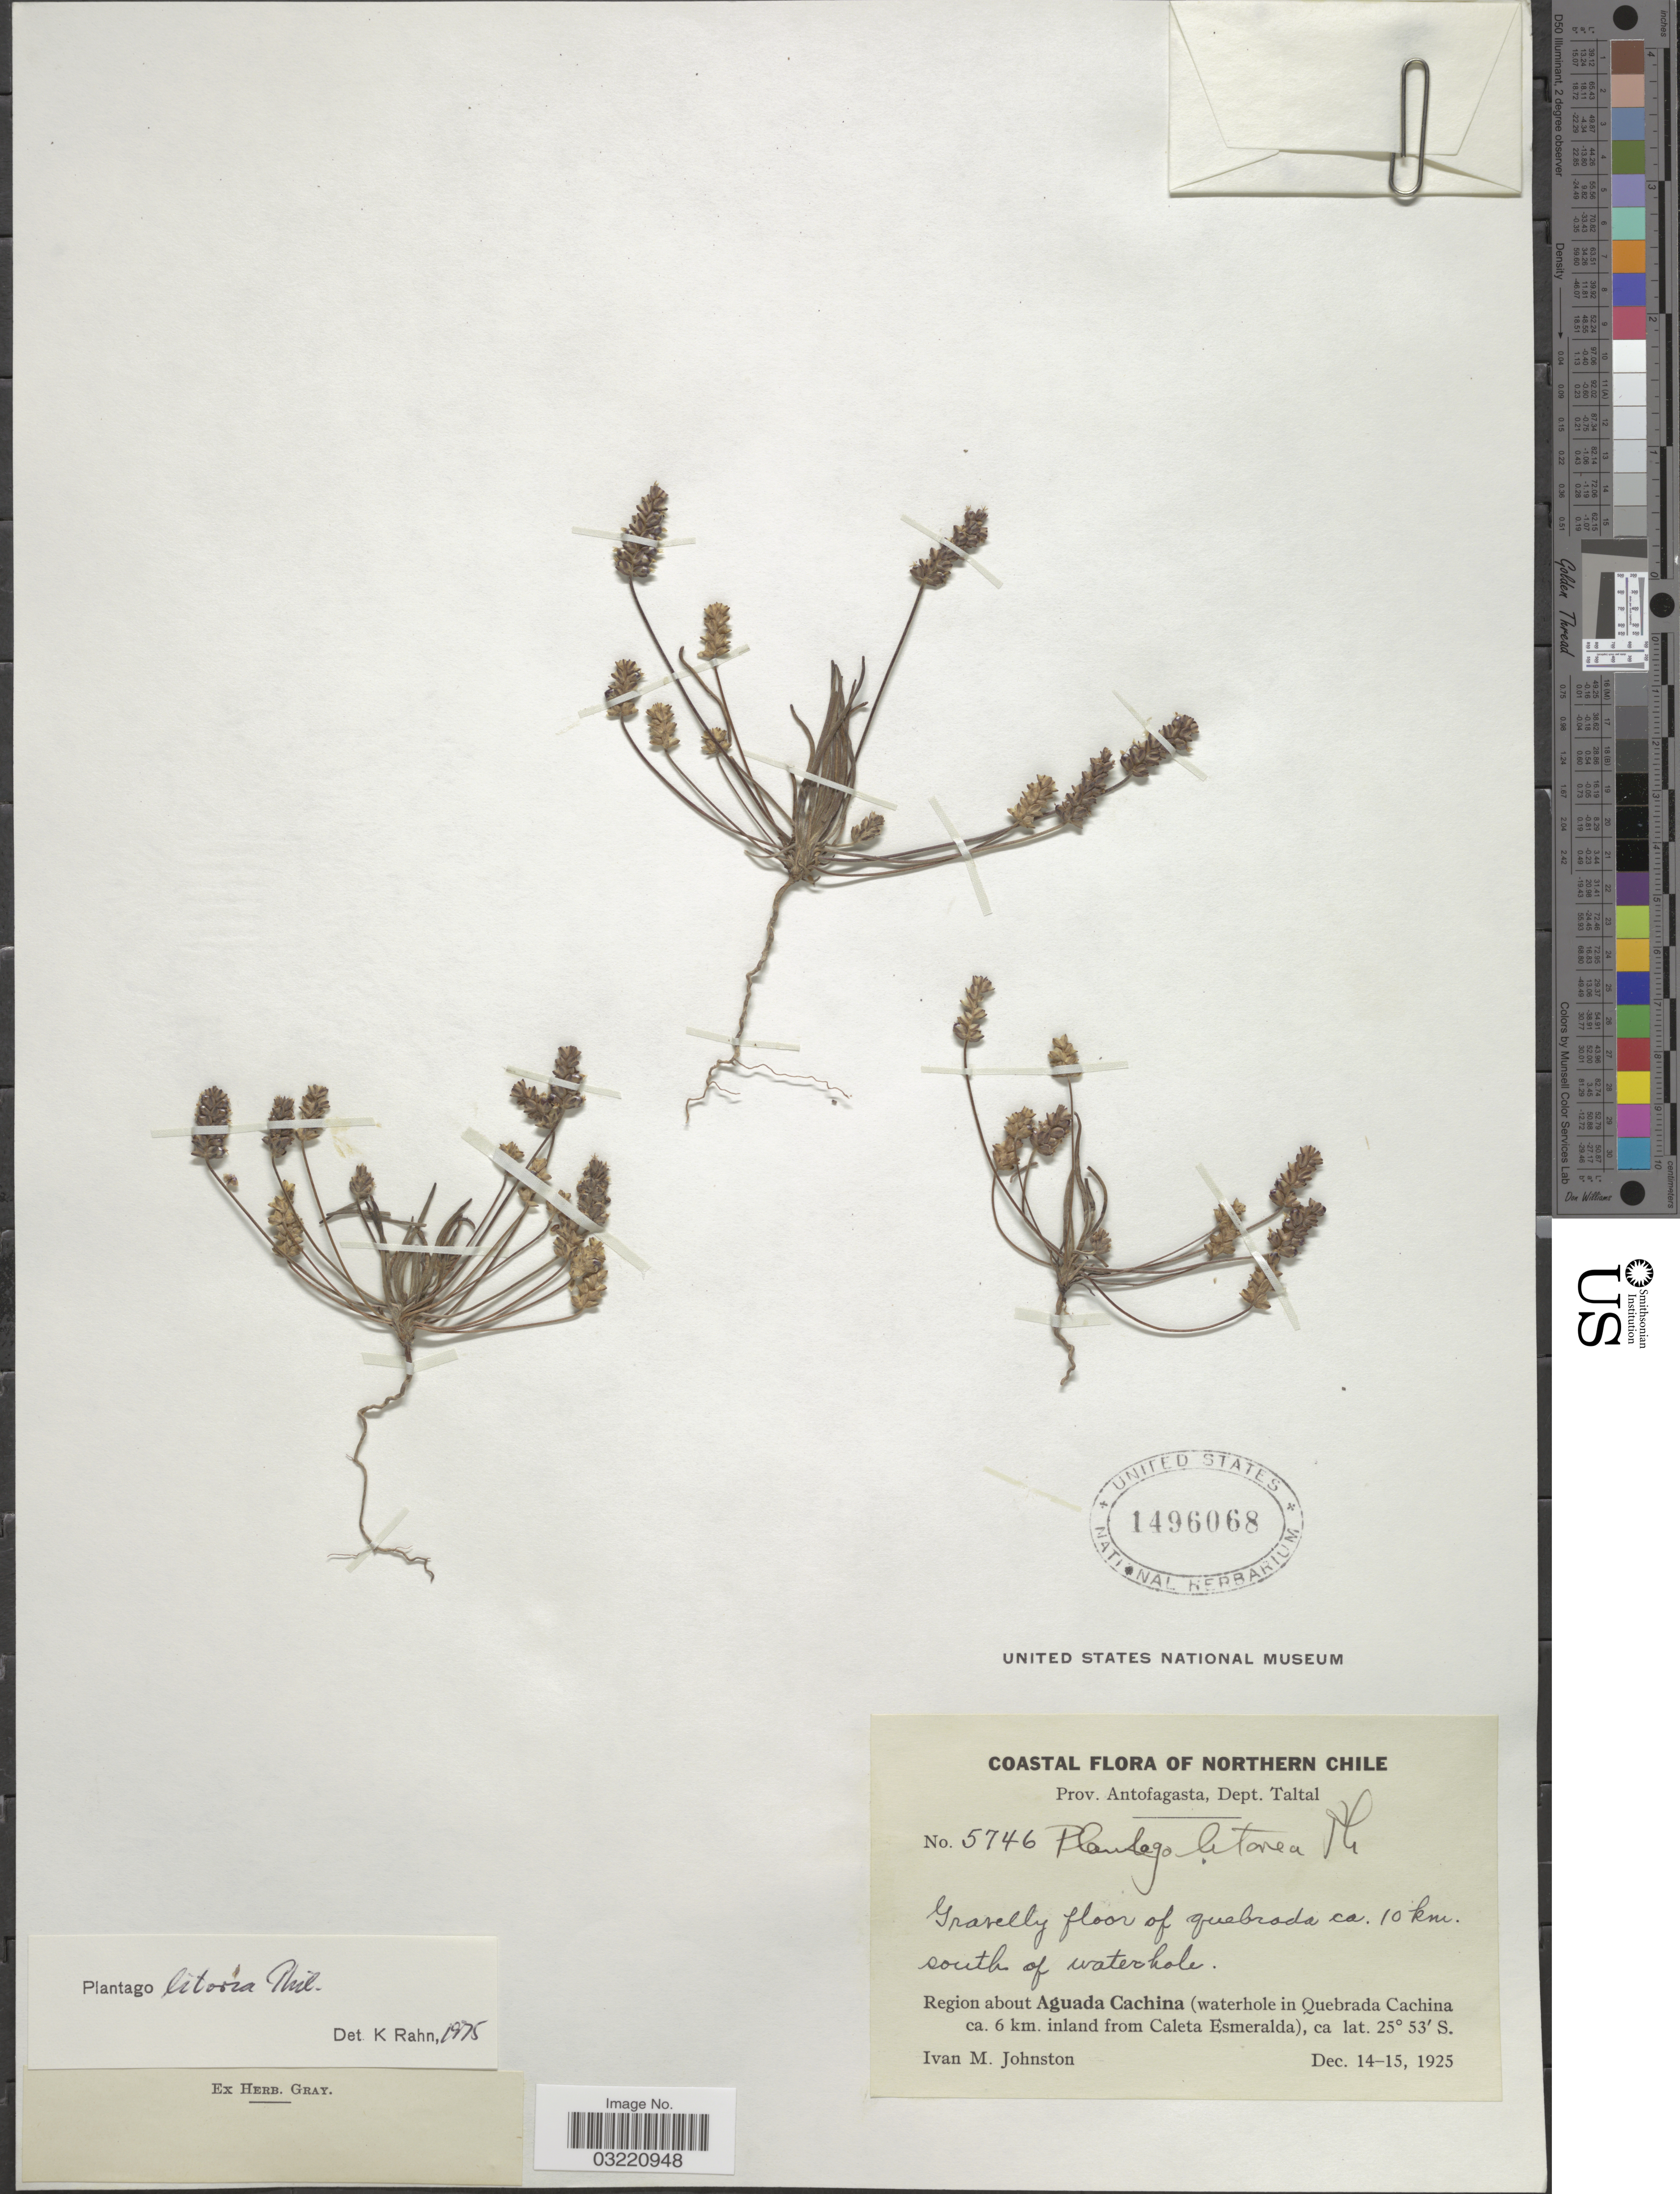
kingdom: Plantae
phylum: Tracheophyta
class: Magnoliopsida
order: Lamiales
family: Plantaginaceae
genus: Plantago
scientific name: Plantago litorea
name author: Phil.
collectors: I.M. Johnston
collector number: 5746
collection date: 1925-12-14/1925-12-15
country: Chile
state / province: Antofagasta (II)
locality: Northern Chile. Dept. Taltal. Gravelly floor of quebrada ca. 10 km. south of waterhole. Region about Aguada Cachina (waterhole in Quebrada Cachina ca. 6 km. inland from Caleta Esmeralda).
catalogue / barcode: US 1496068